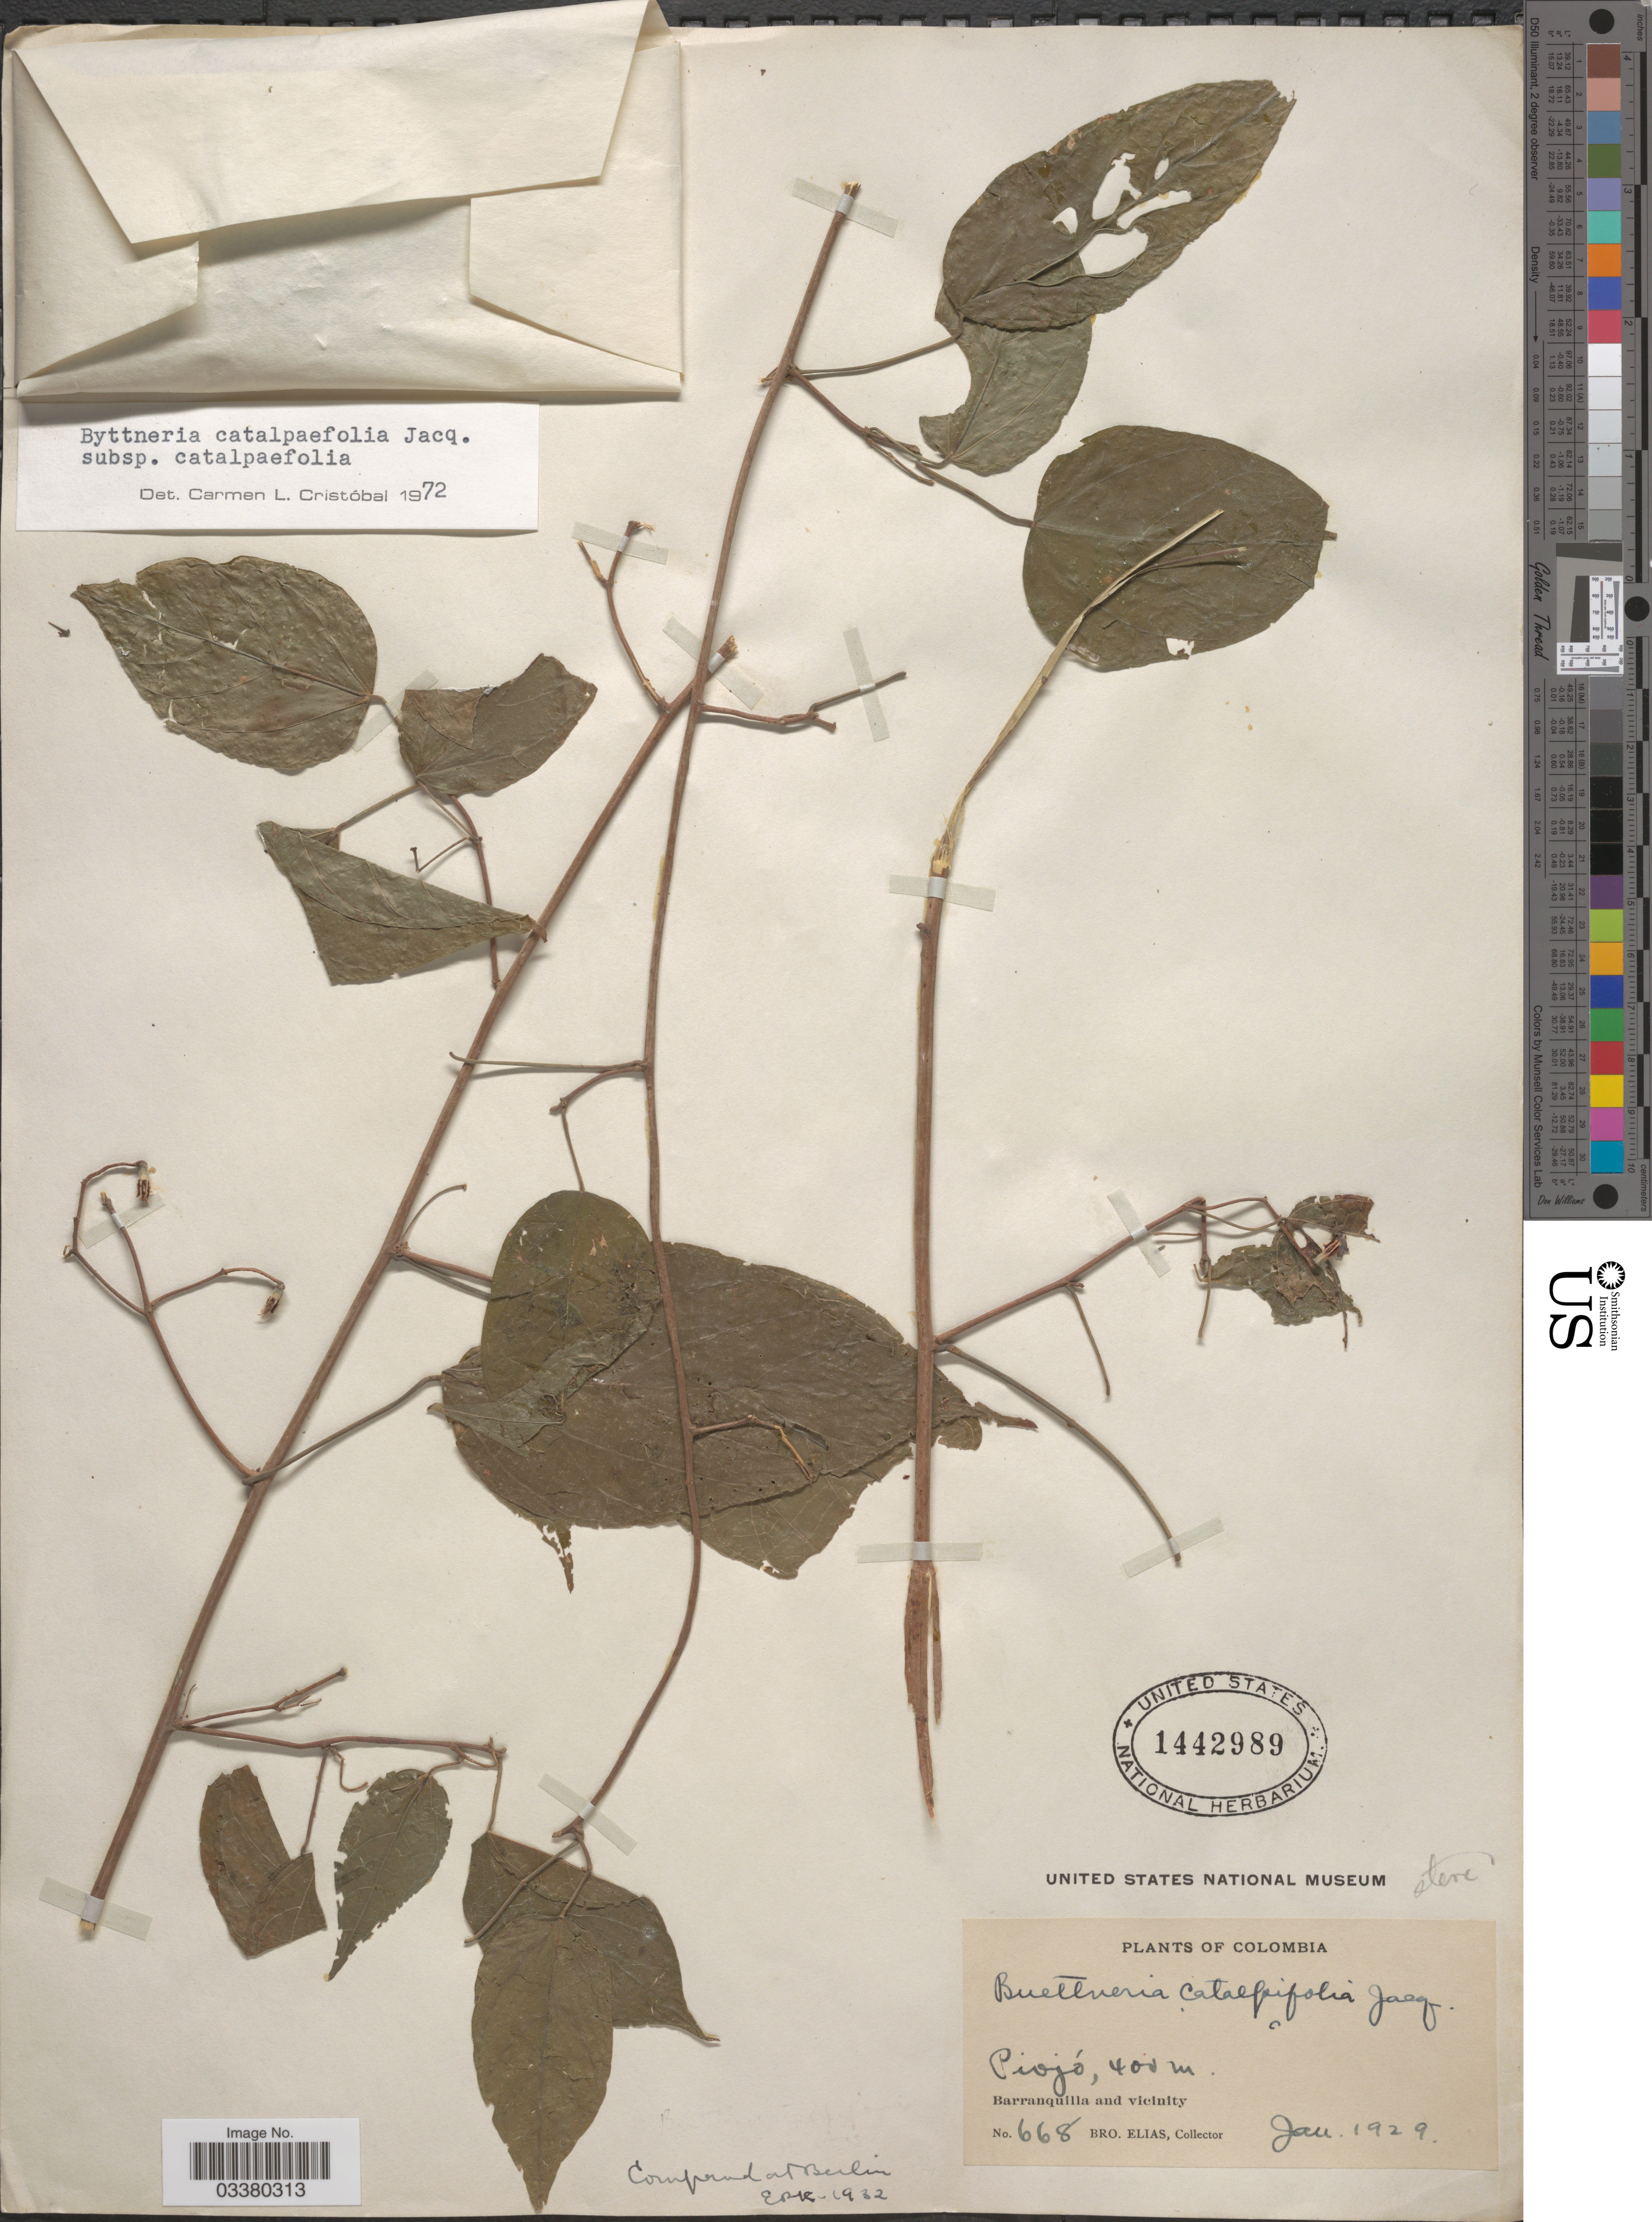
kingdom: Plantae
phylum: Tracheophyta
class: Magnoliopsida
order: Malvales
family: Malvaceae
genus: Byttneria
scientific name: Byttneria catalpifolia subsp. catalpifolia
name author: Jacq.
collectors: Bro. Elias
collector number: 668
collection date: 1929-01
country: Colombia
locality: Piojó. Barranquilla and vicinity.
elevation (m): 400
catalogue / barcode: US 1442989